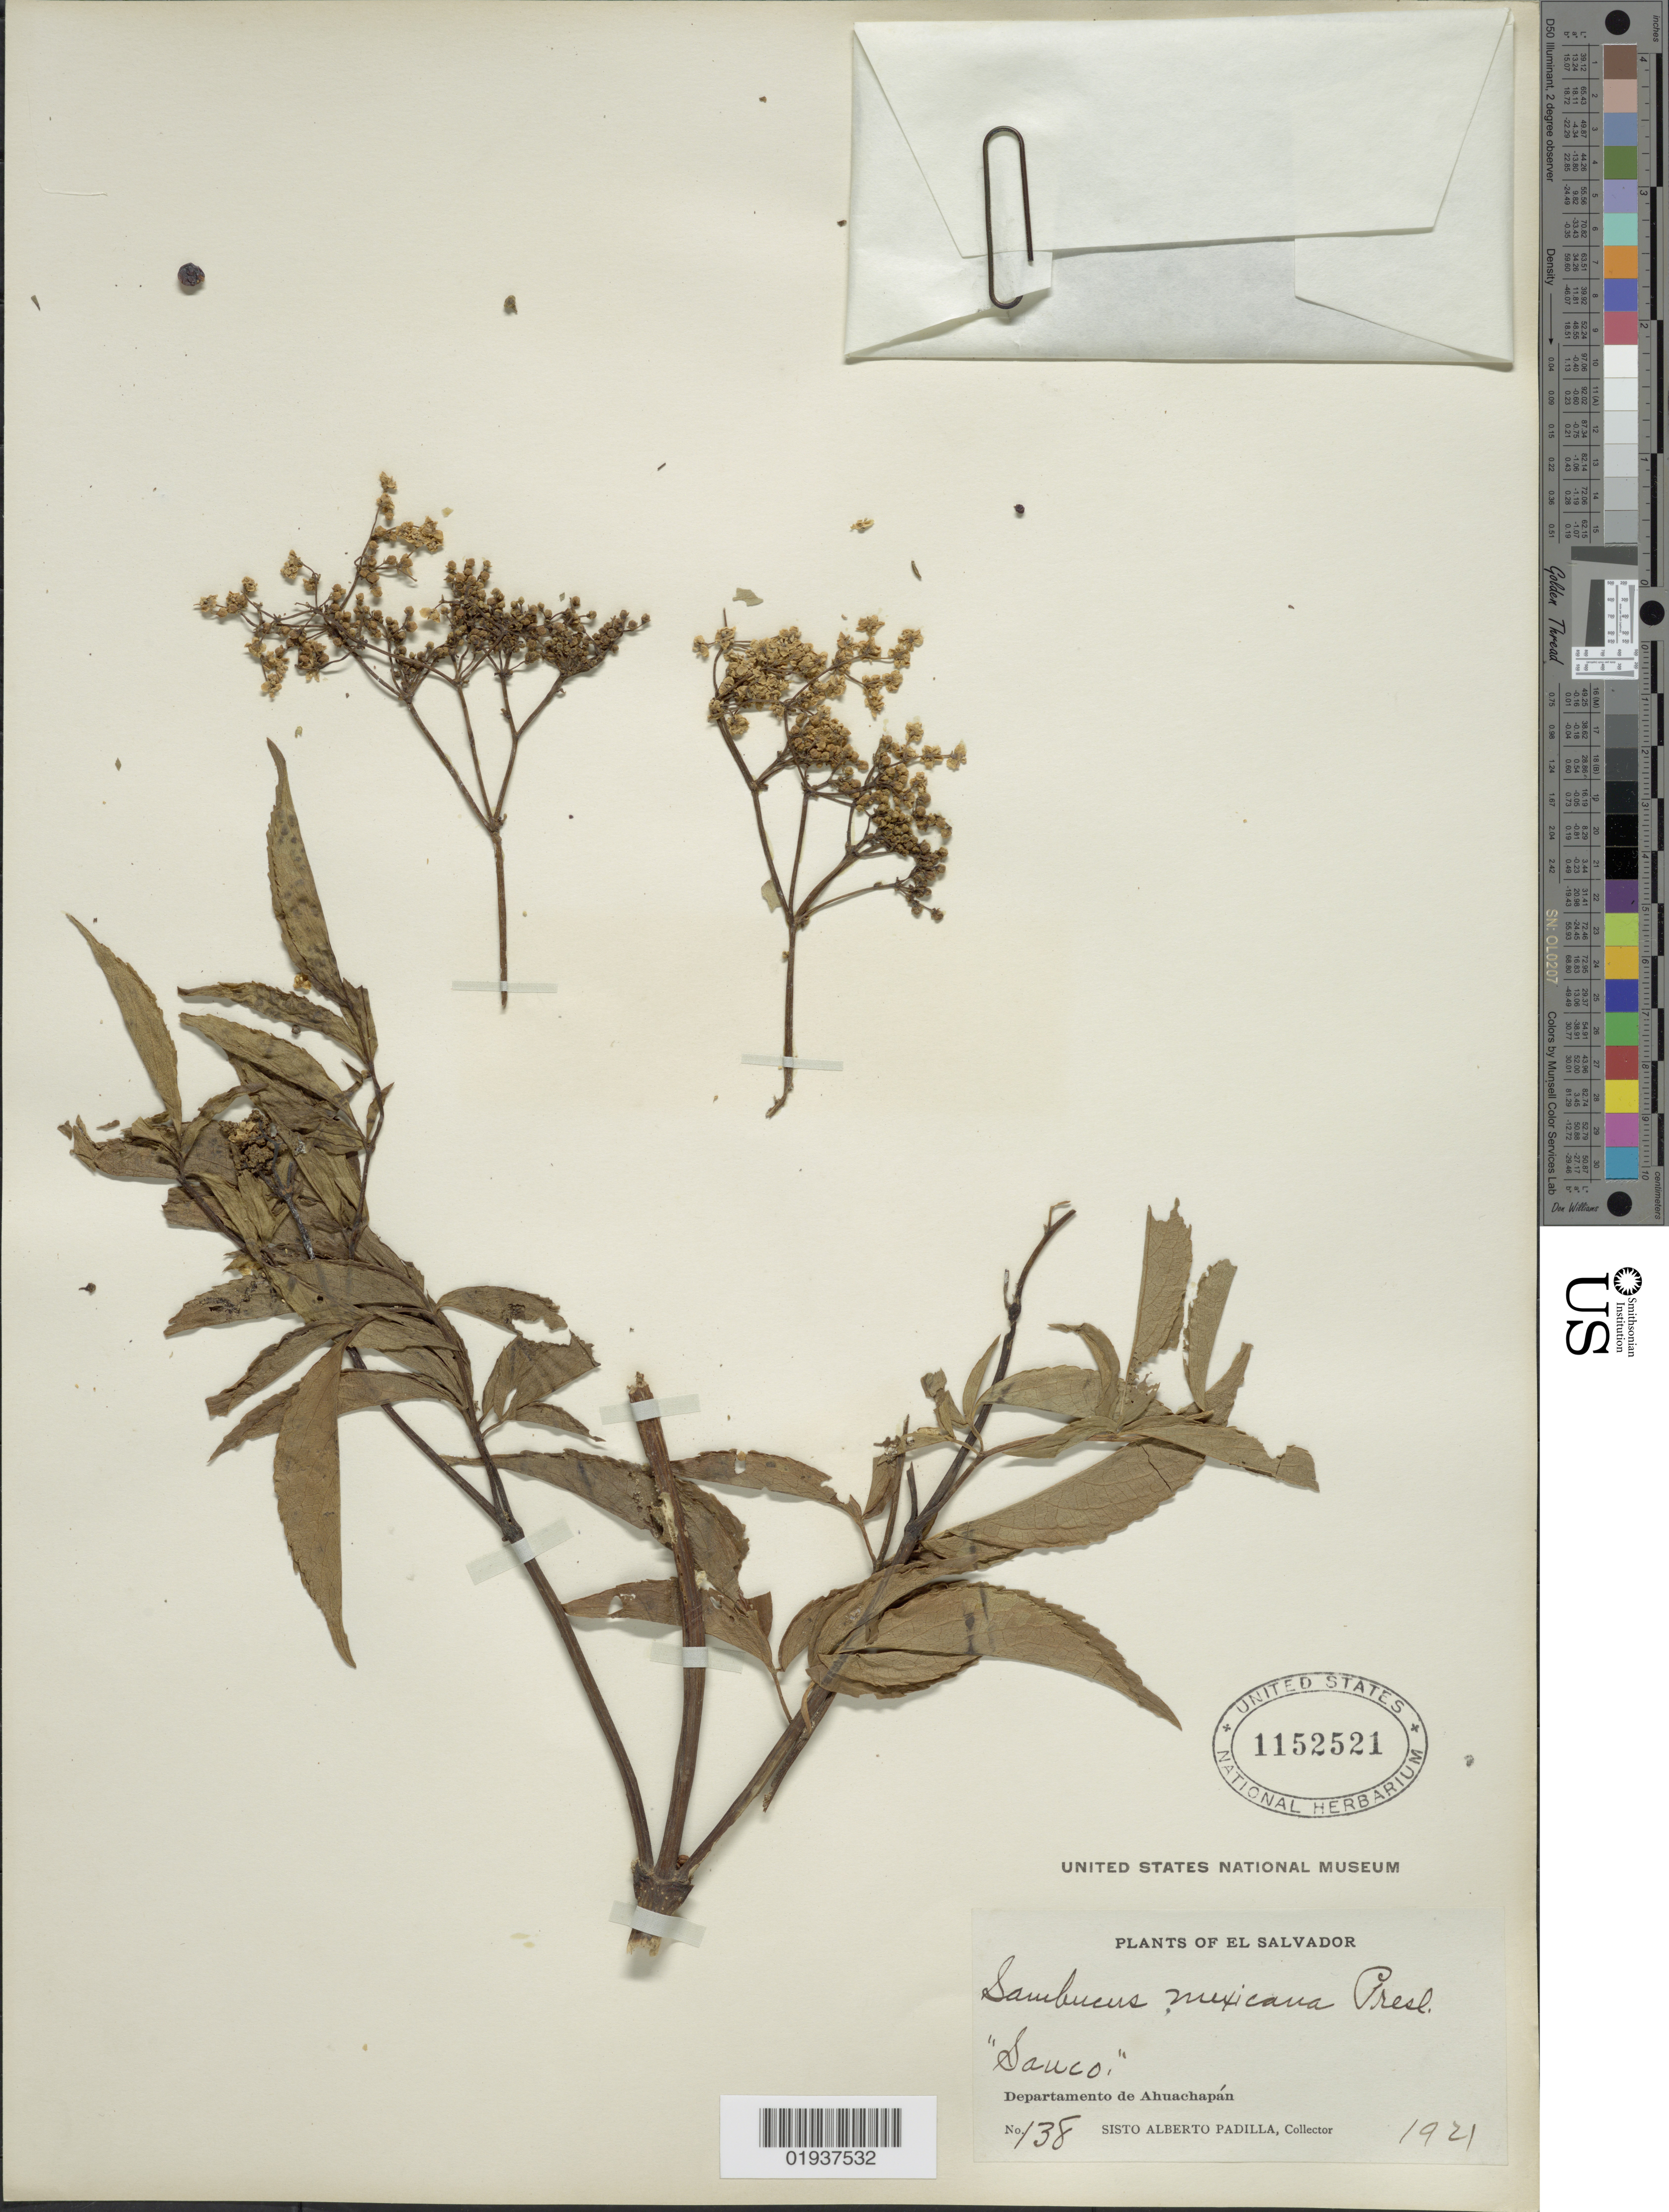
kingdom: Plantae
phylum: Tracheophyta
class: Magnoliopsida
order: Dipsacales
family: Viburnaceae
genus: Sambucus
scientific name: Sambucus mexicana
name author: C. Presl ex DC.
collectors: S. A. Padilla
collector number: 138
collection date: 1921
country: El Salvador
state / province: Ahuachapan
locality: Departamento de Ahuachapán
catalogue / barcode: US 1152521